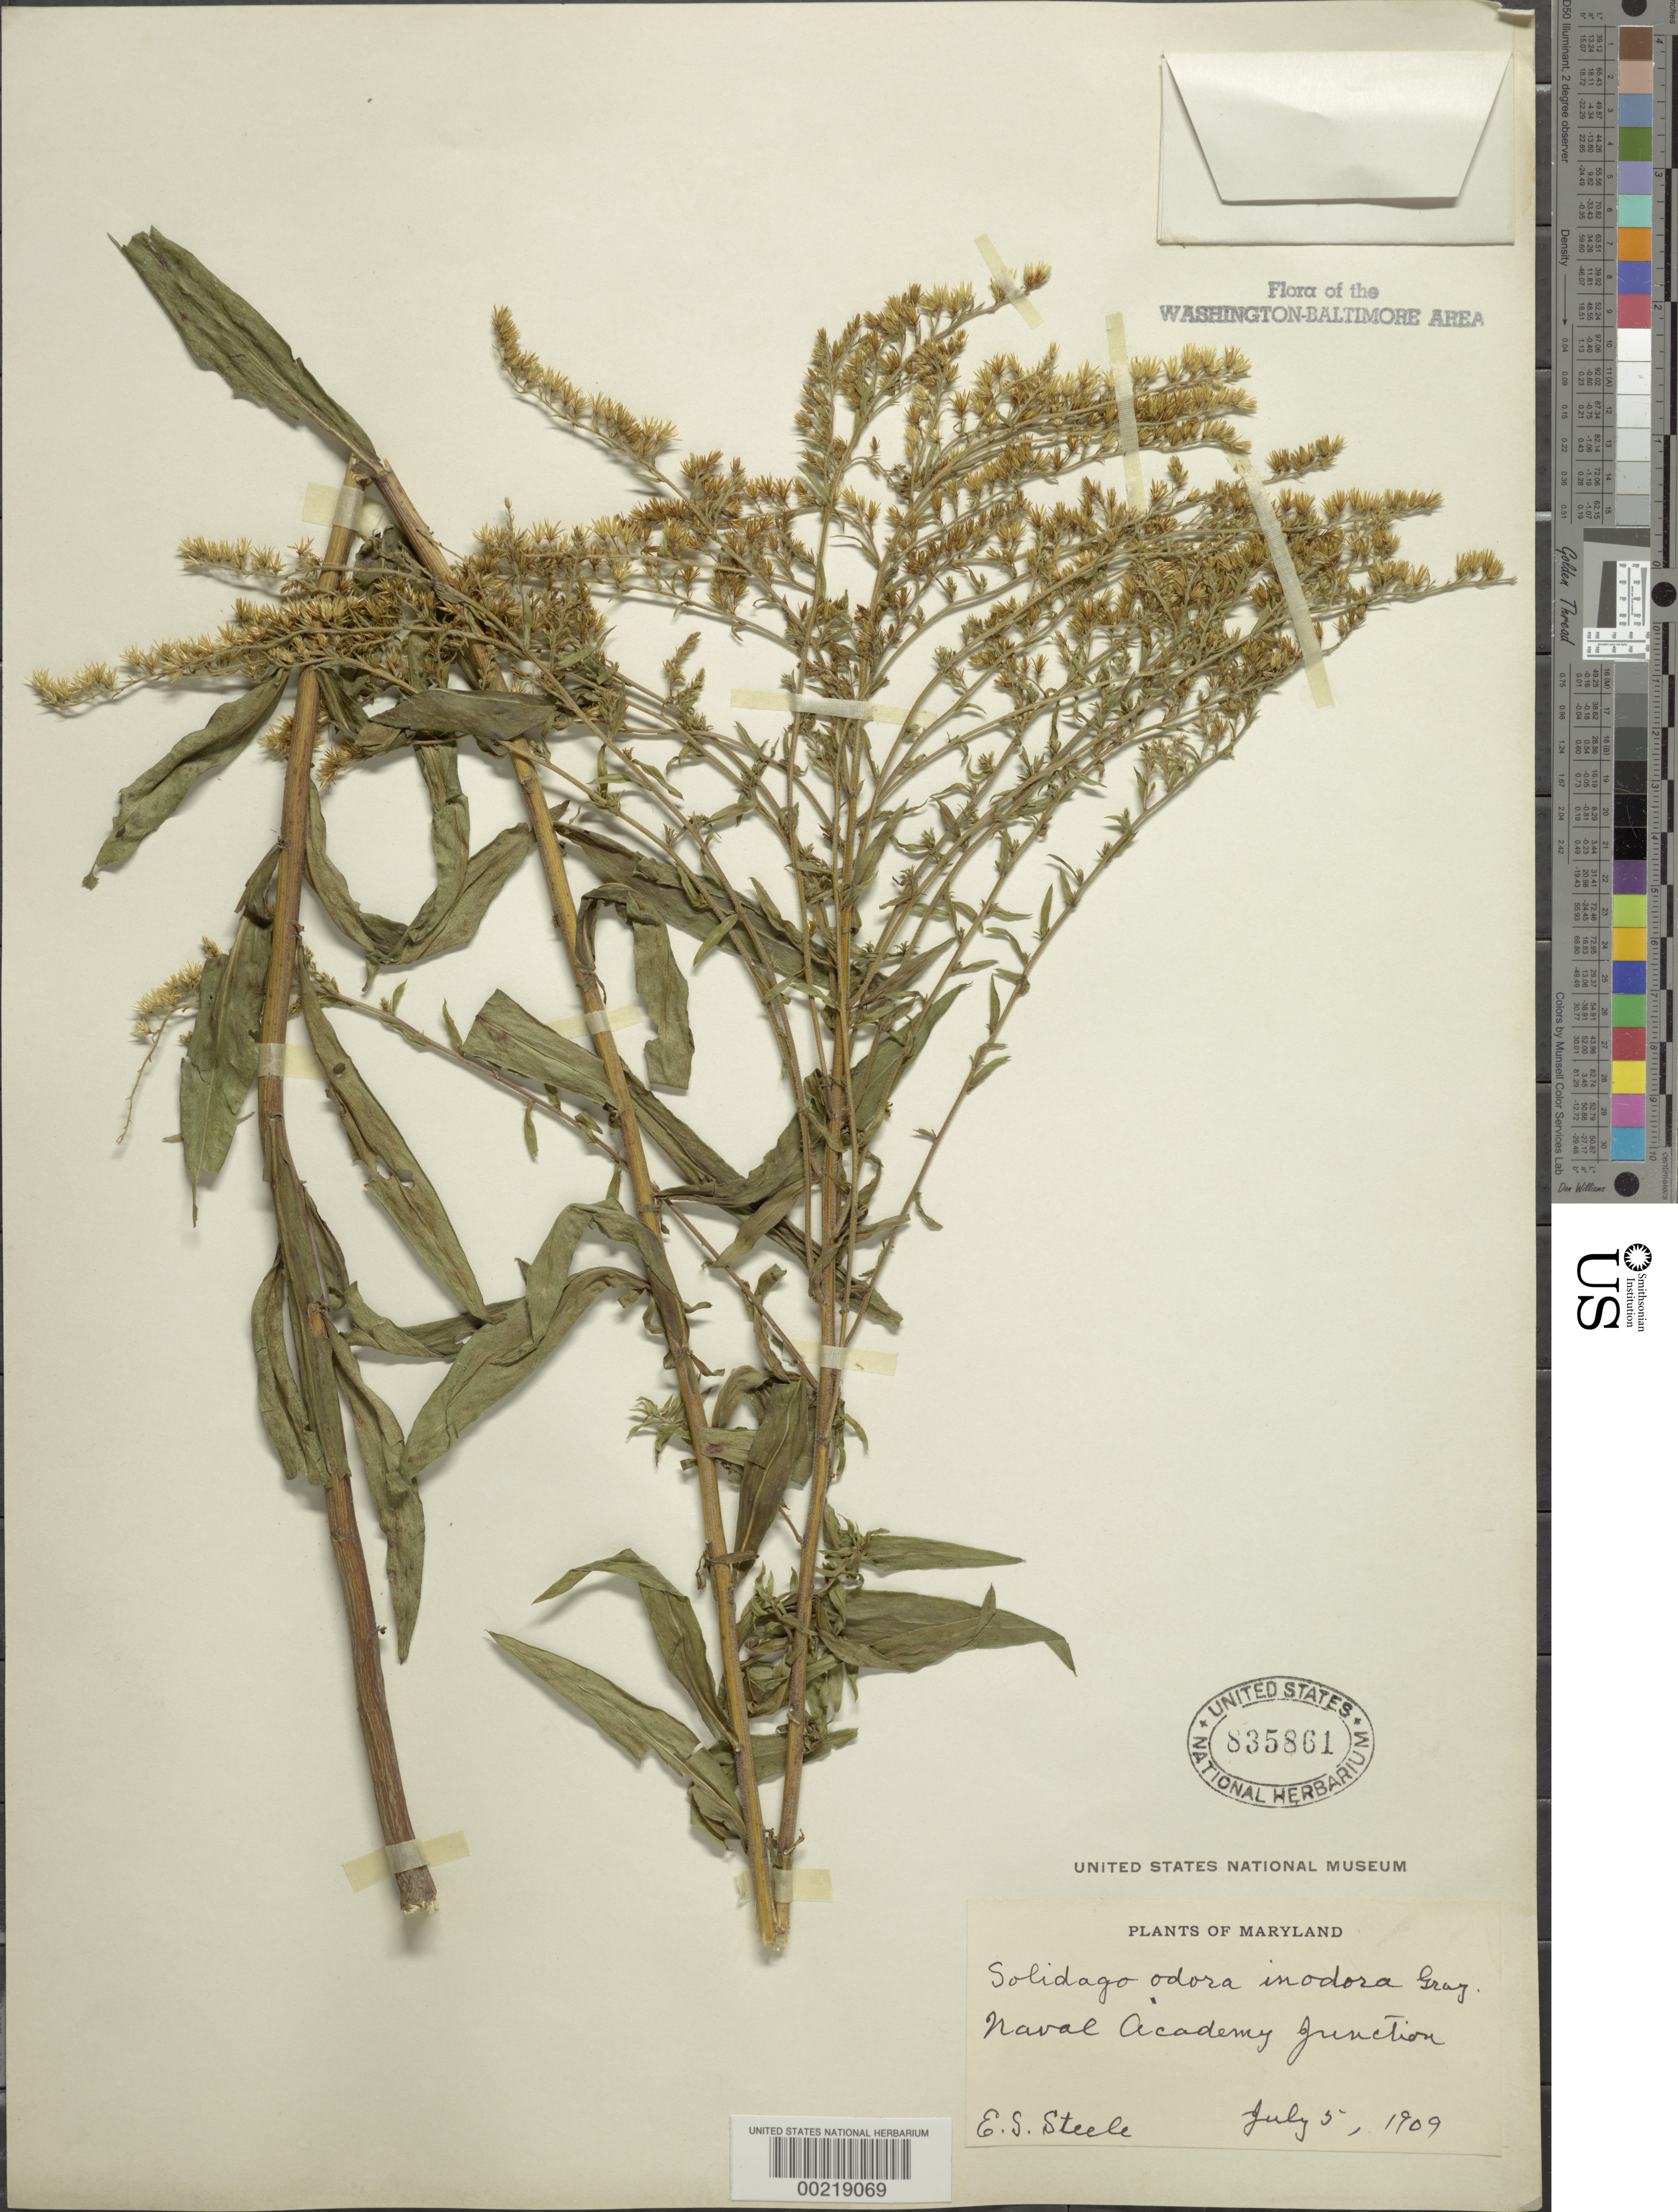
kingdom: Plantae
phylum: Tracheophyta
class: Magnoliopsida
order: Asterales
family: Asteraceae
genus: Solidago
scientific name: Solidago odora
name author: Aiton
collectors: E. Steele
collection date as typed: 05 Jul 1909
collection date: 1909-07-05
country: United States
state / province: Maryland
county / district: Anne Arundel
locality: Naval Academy junction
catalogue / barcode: US 835861